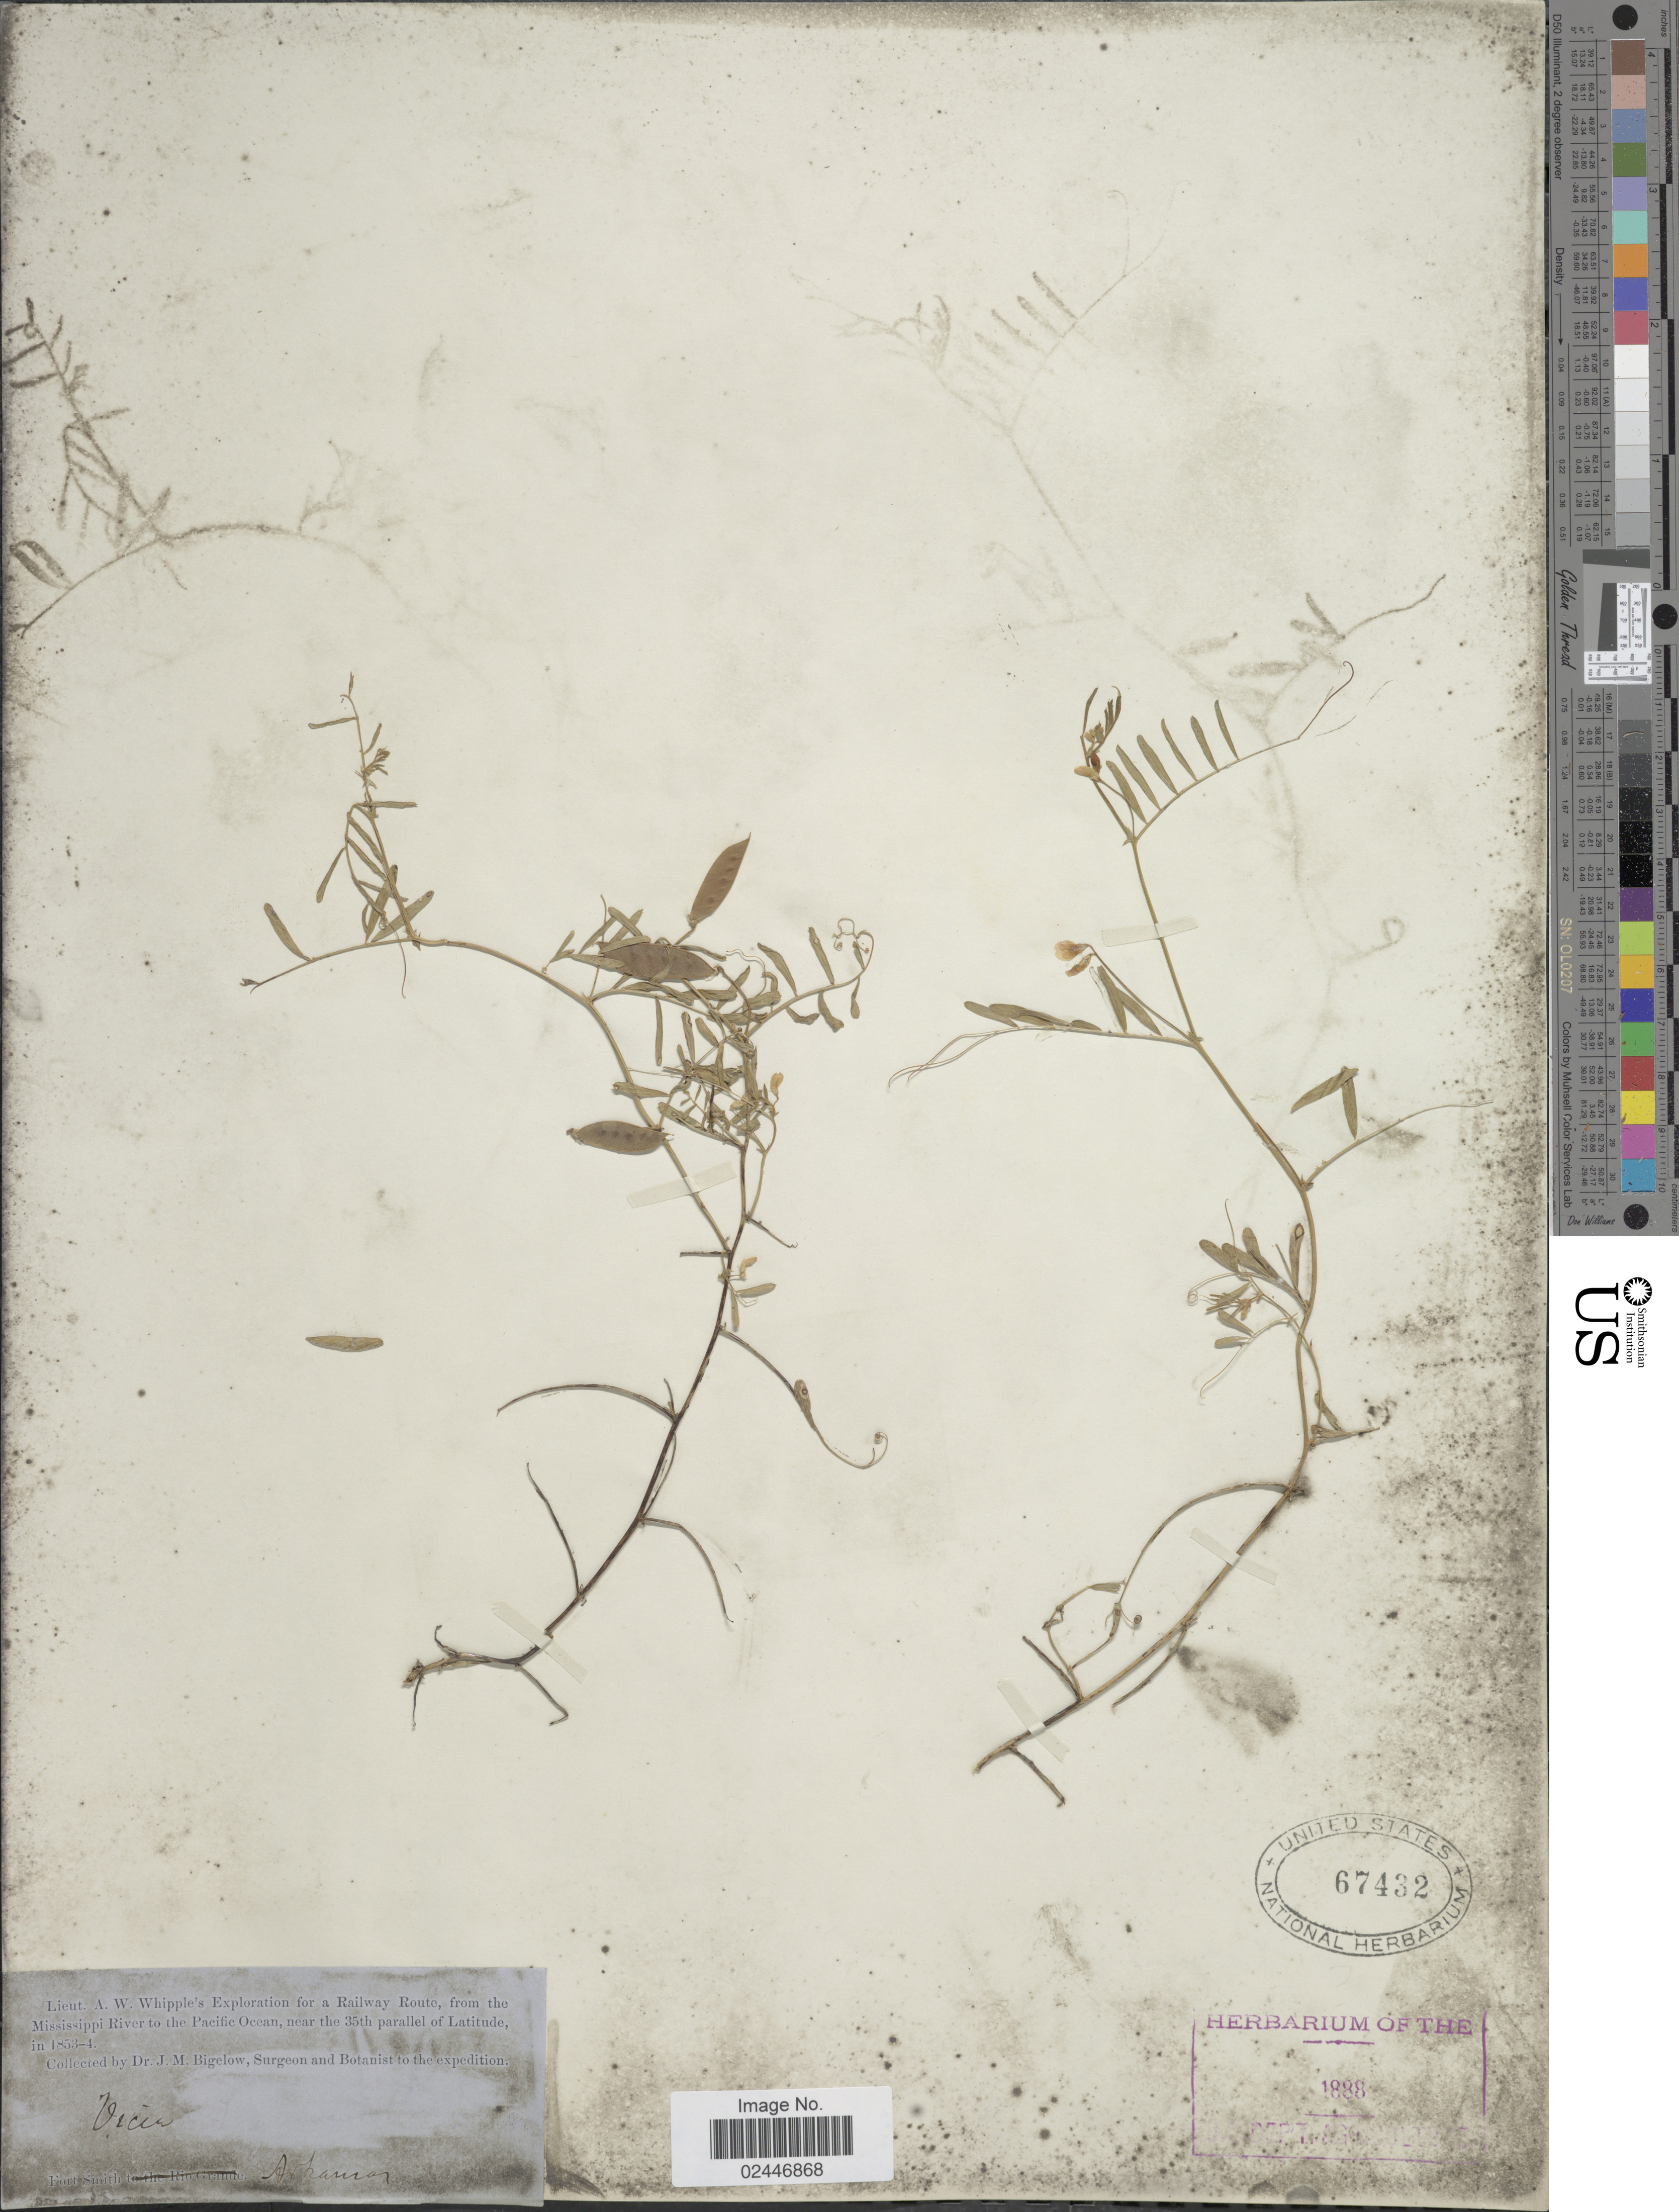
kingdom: Plantae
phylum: Tracheophyta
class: Magnoliopsida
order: Fabales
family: Fabaceae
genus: Vicia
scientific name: Vicia sp.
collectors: J. M. Bigelow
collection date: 1853/1854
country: United States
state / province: Arkansas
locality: From the Mississippi River to the Pacific Ocean, near the 35th parallel of Latitude, Fort Smith.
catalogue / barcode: US 67432